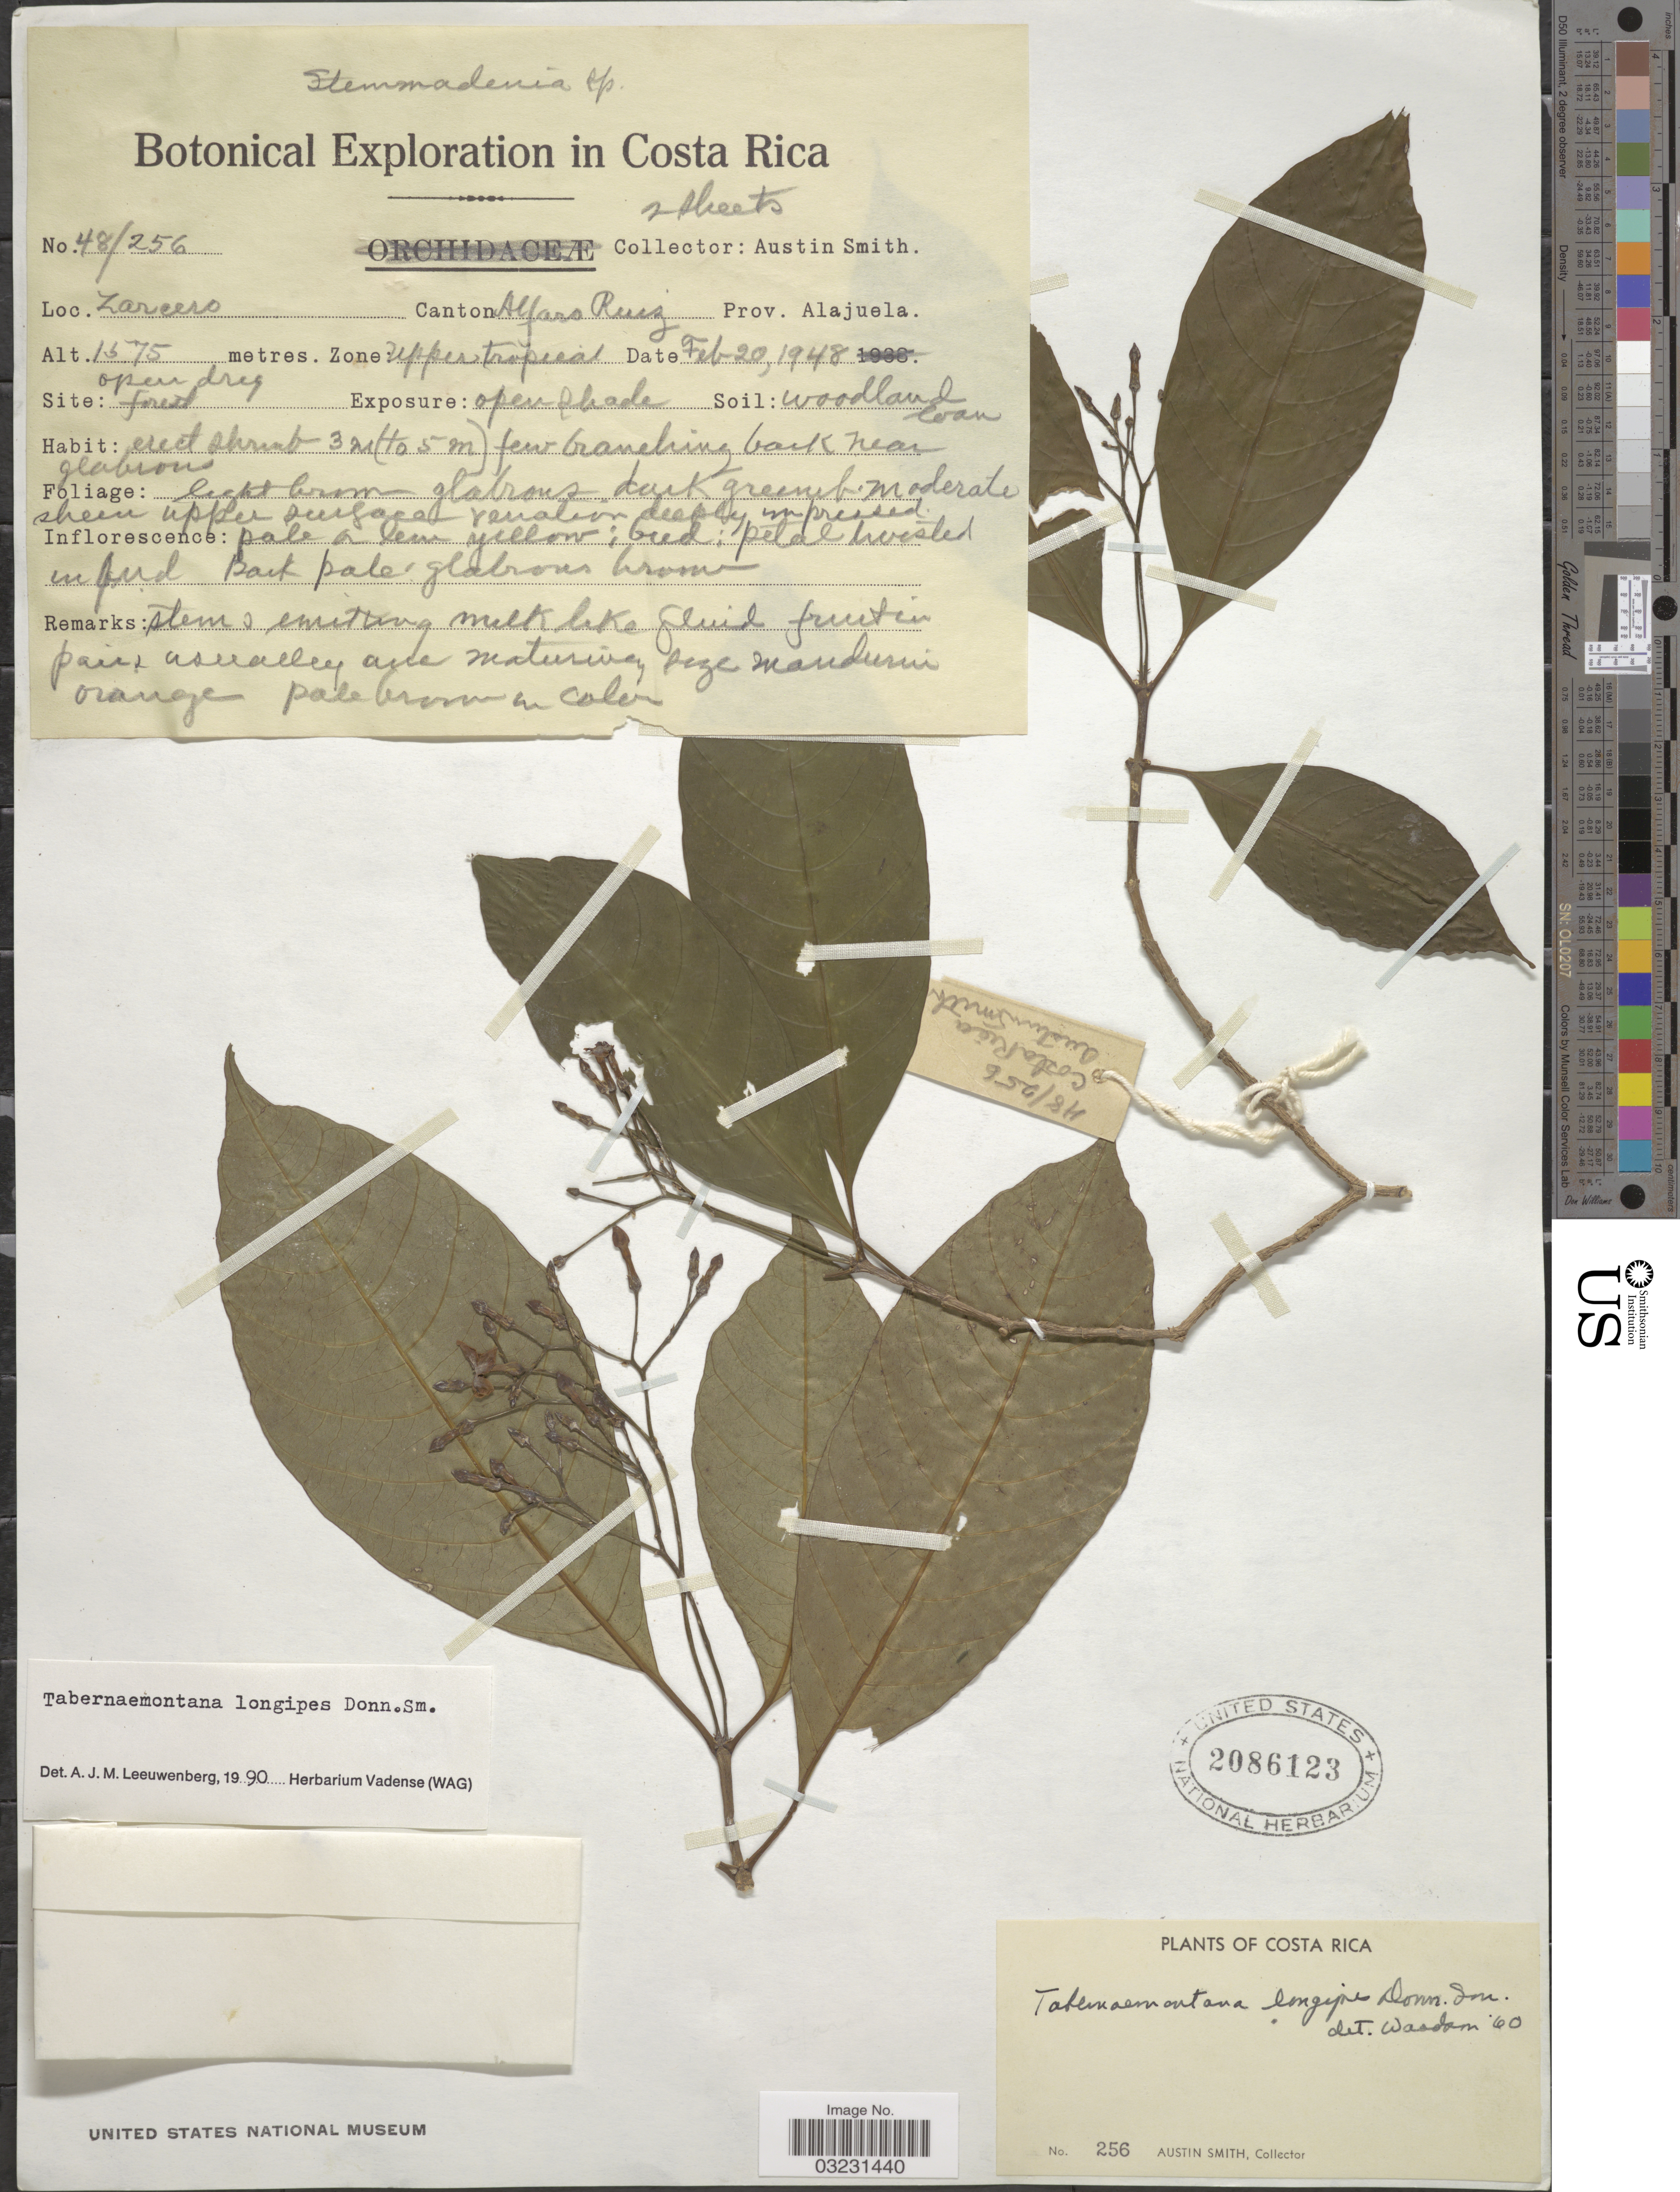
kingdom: Plantae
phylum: Tracheophyta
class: Magnoliopsida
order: Gentianales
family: Apocynaceae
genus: Tabernaemontana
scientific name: Tabernaemontana longipes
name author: Donn. Sm.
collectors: Aust P. Smith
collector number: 48/256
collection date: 1948-02-20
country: Costa Rica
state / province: Alajuela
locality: Zarcero. Canton Alfaro Ruiz. Zone: Upper tropical.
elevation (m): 1575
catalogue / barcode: US 2086123